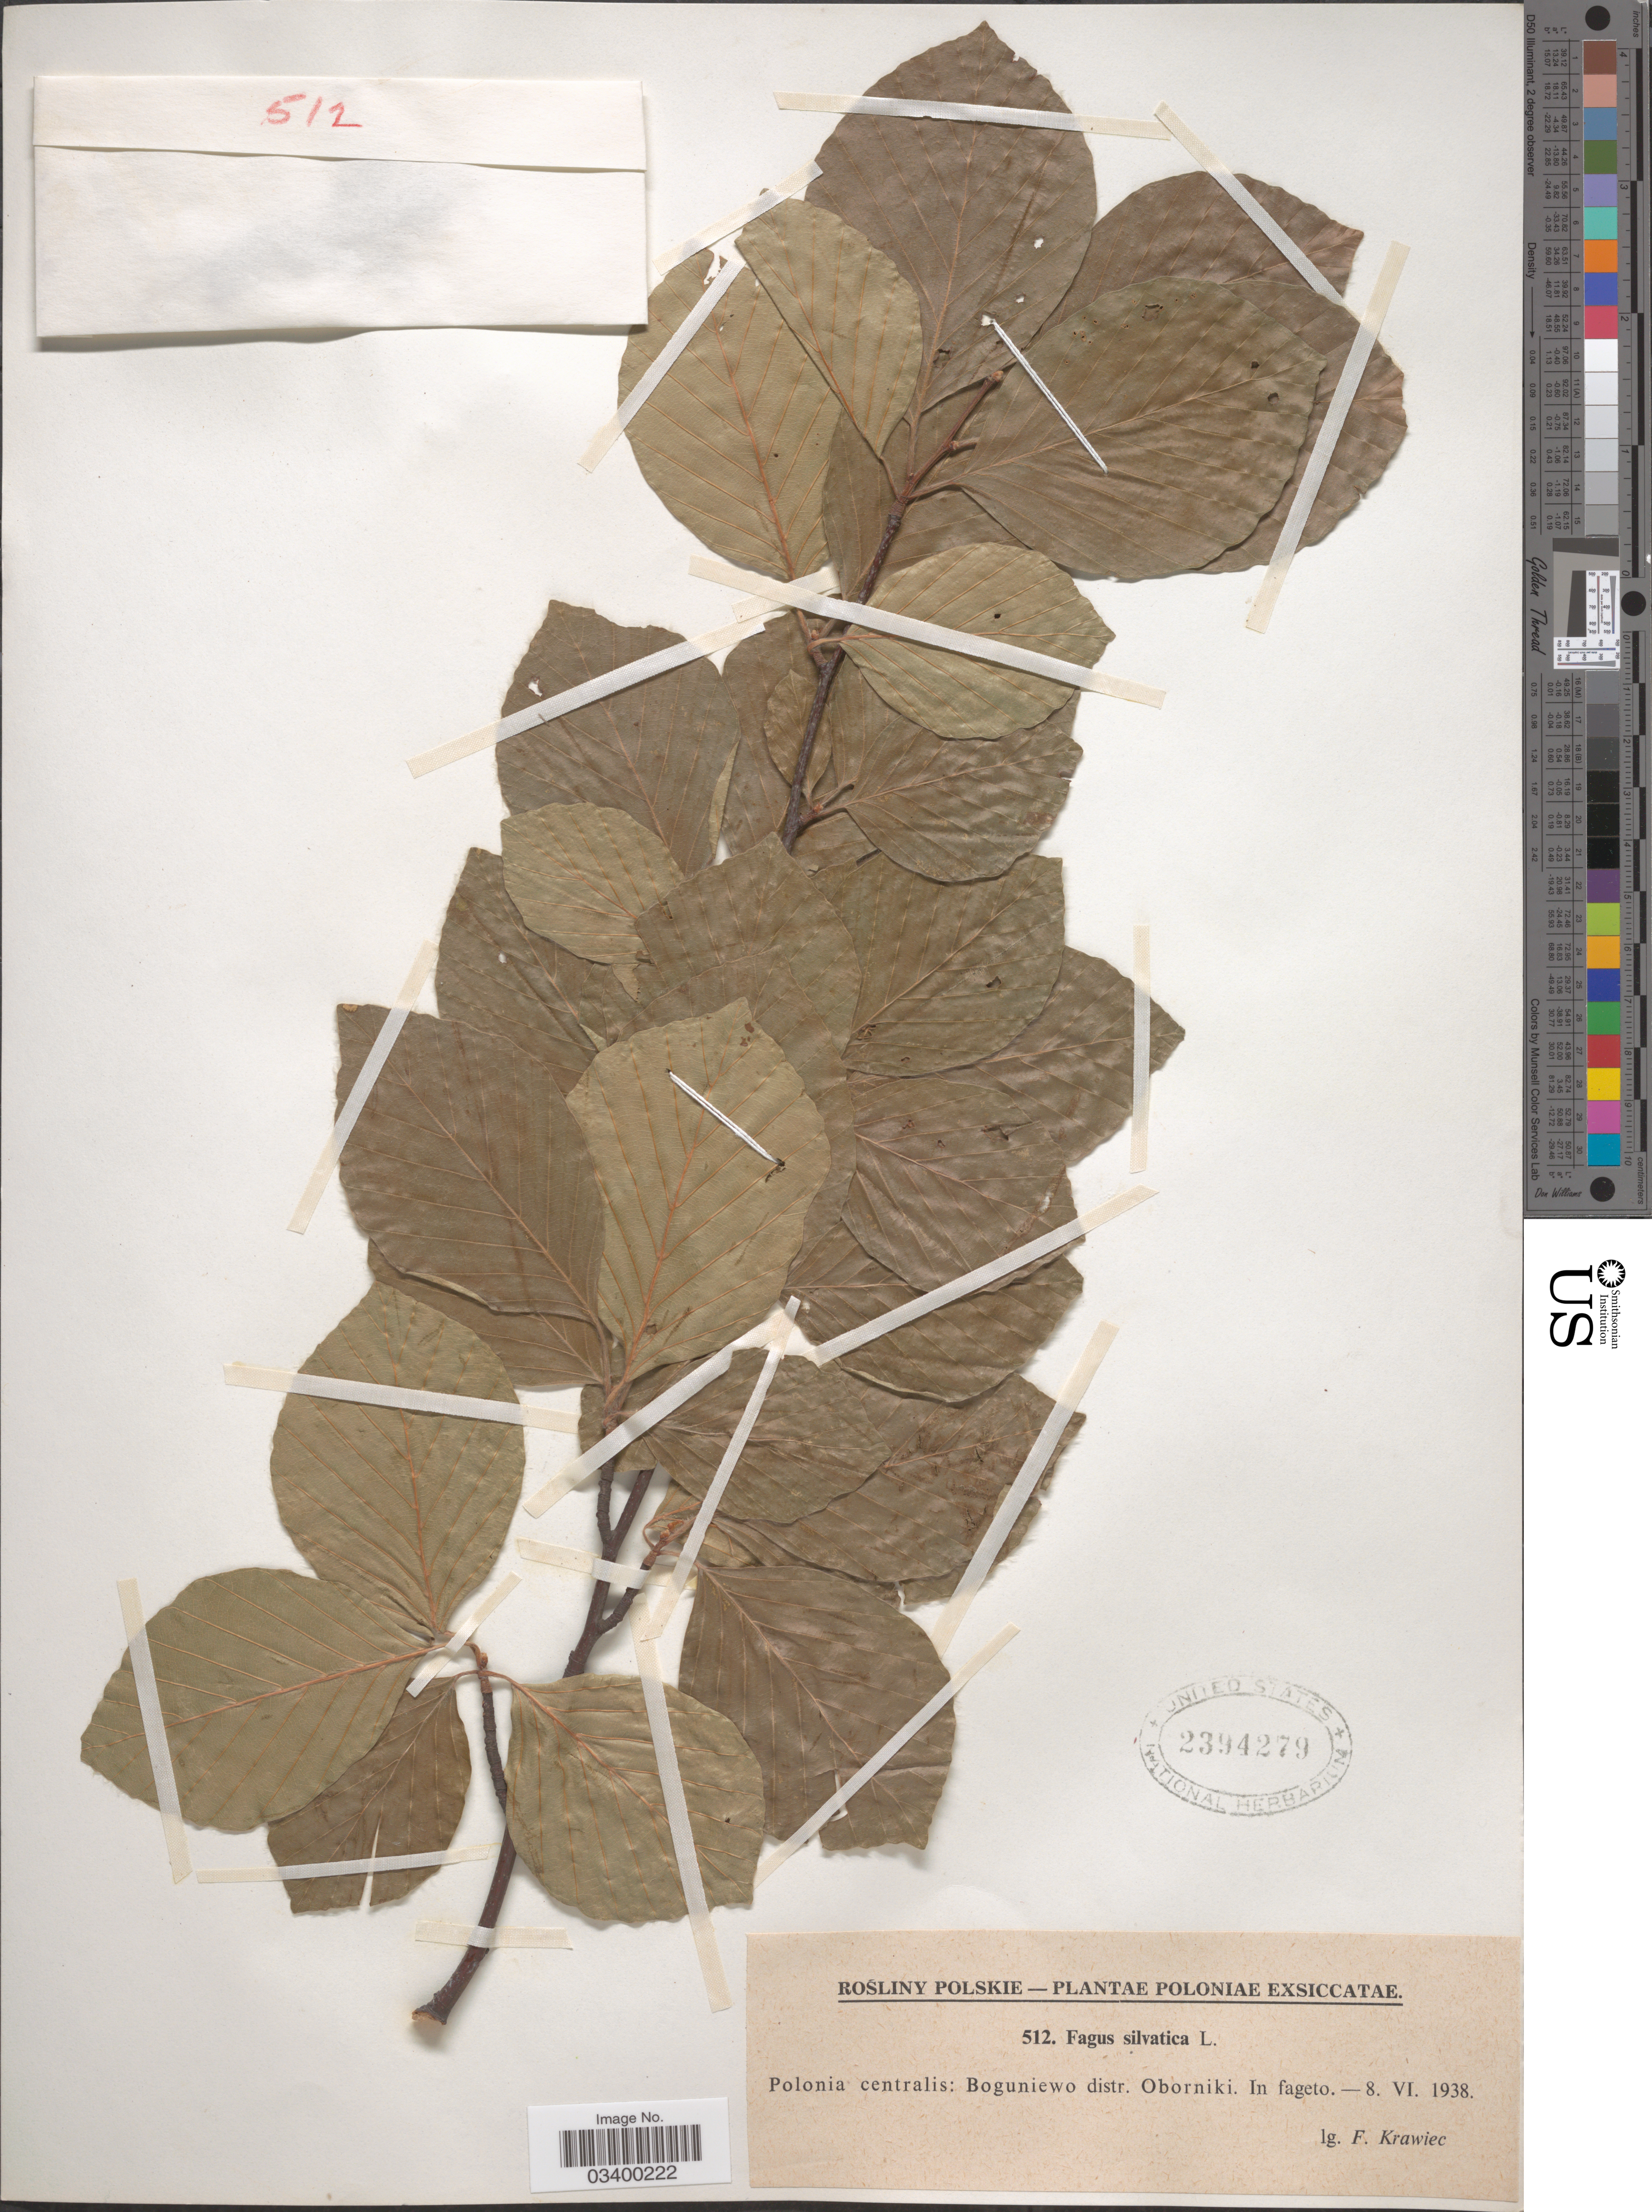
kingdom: Plantae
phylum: Tracheophyta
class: Magnoliopsida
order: Fagales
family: Fagaceae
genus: Fagus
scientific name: Fagus sylvatica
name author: L.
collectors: F. Krawiec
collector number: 512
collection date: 1938-06-08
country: Poland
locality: Polonia centralis: Boguniewo distr. Oborniki.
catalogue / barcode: US 2394279